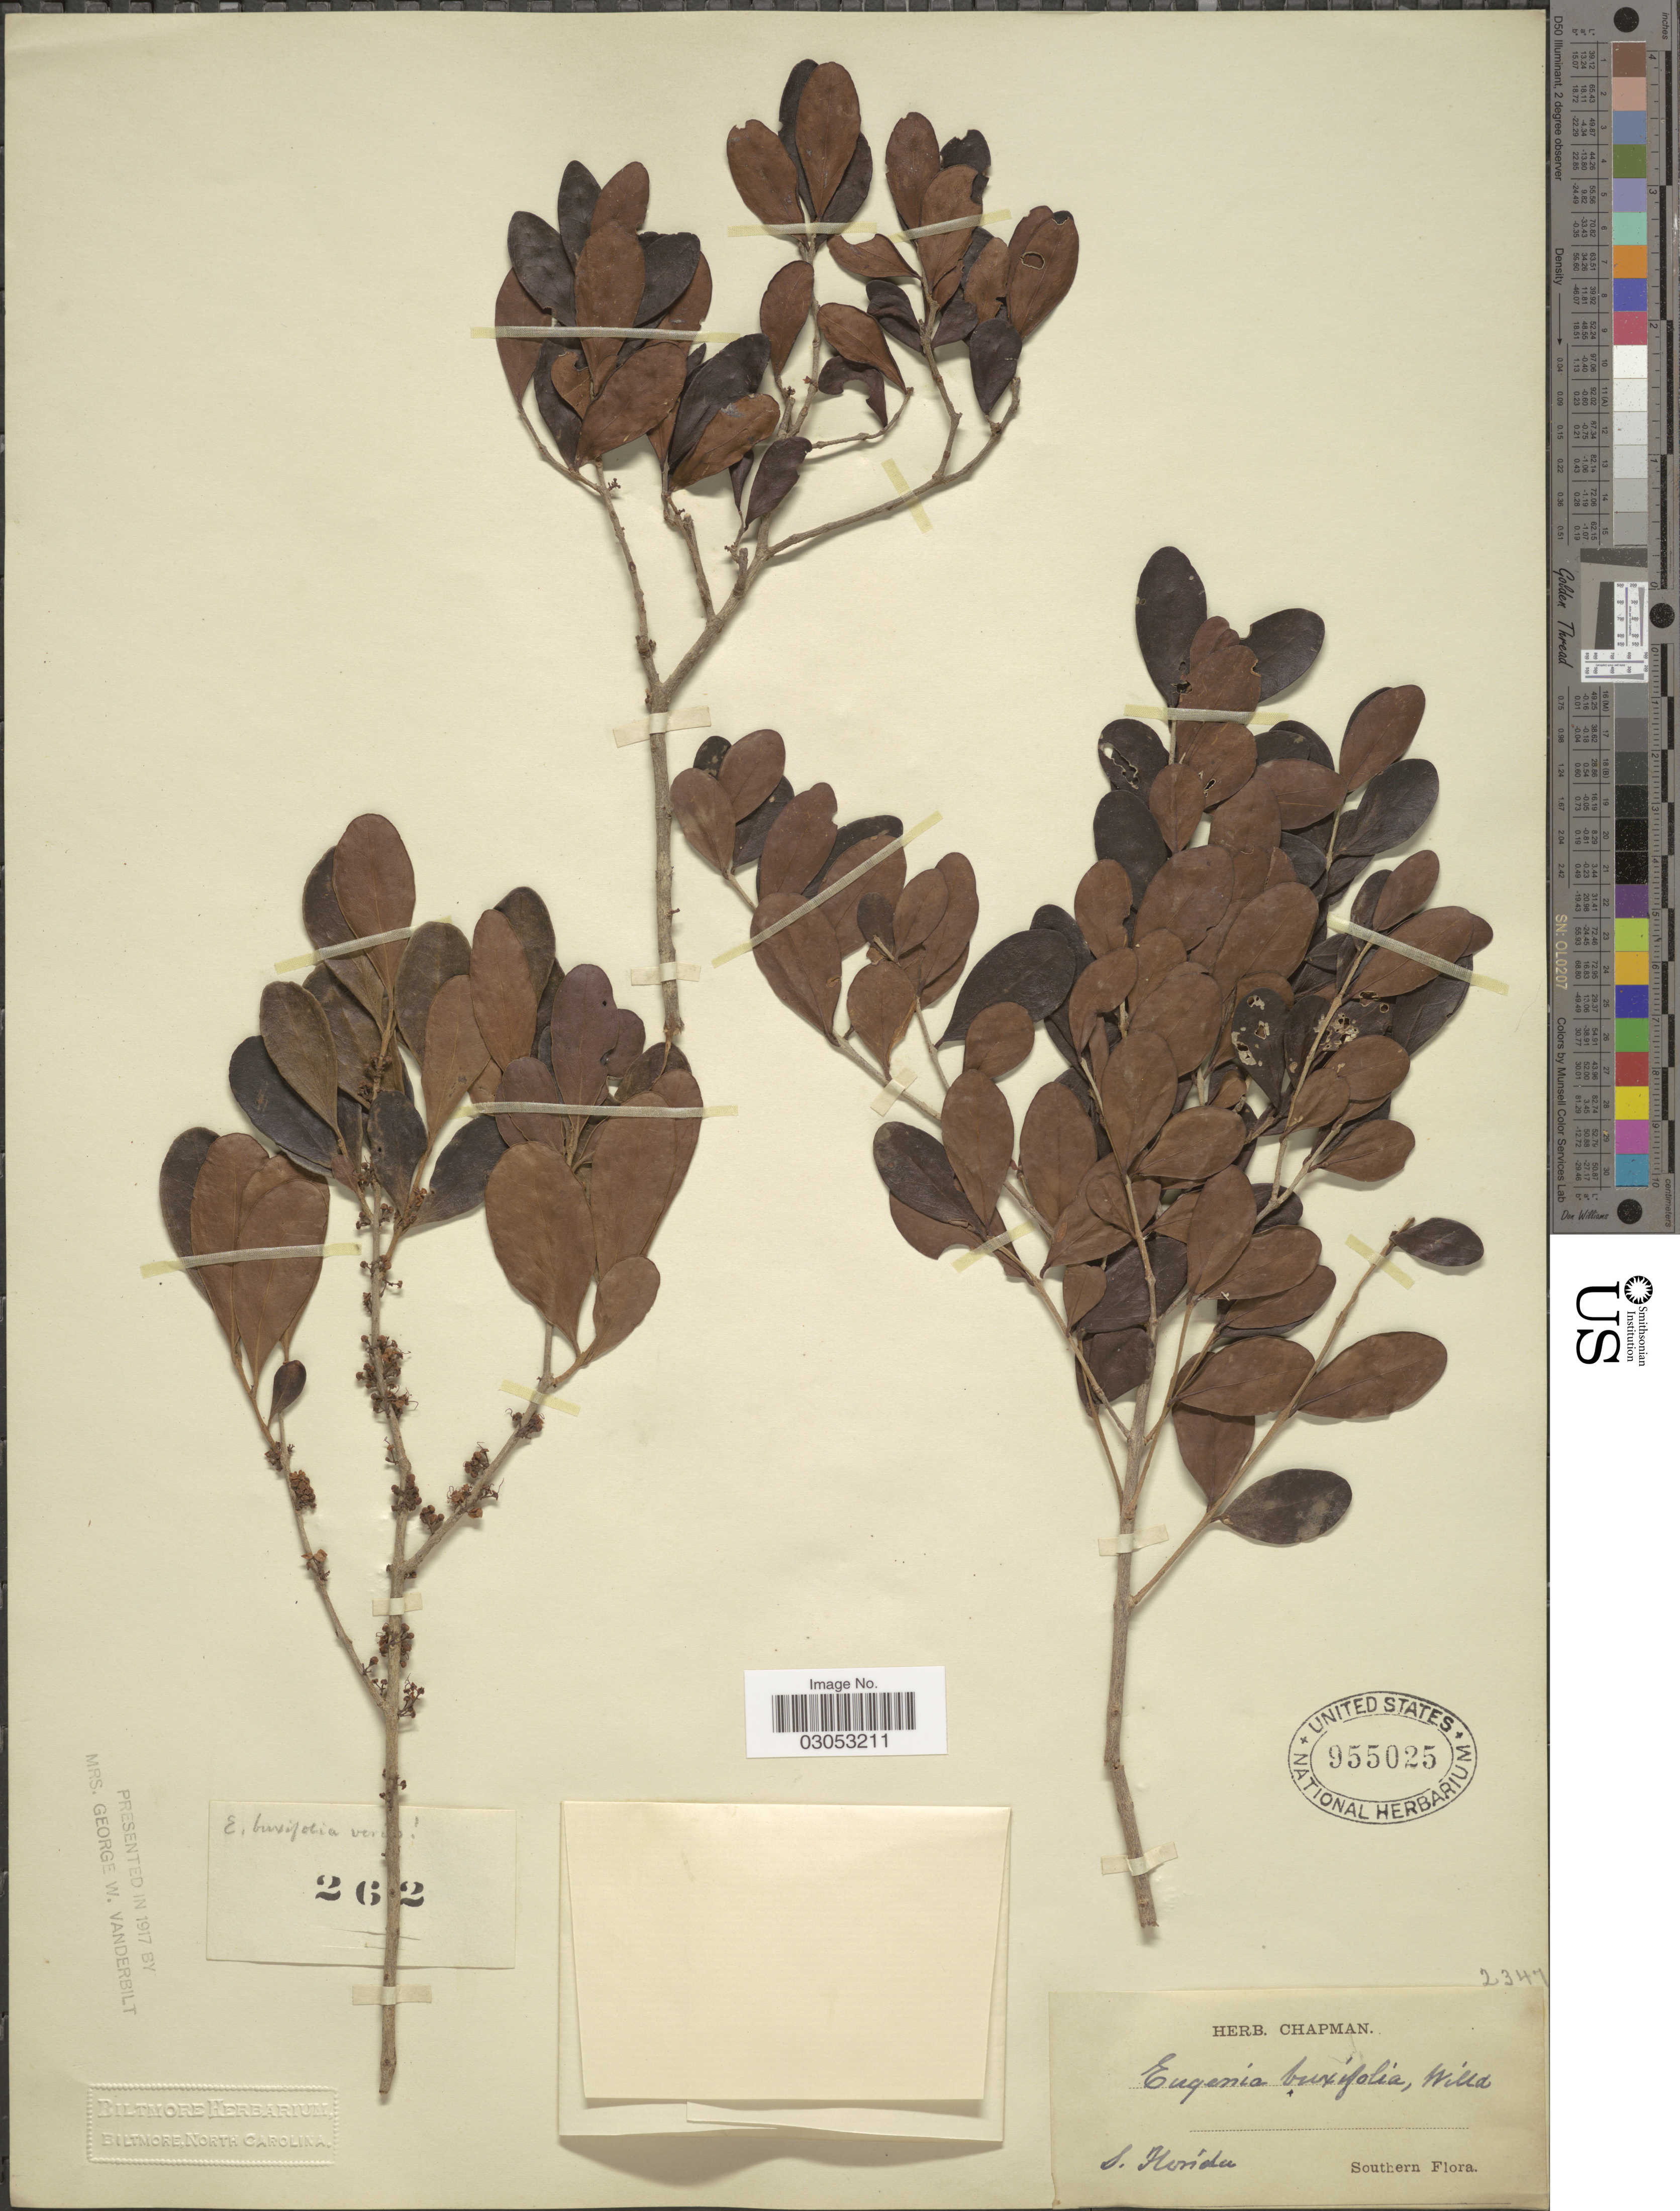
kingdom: Plantae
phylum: Tracheophyta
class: Magnoliopsida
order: Myrtales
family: Myrtaceae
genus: Eugenia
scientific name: Eugenia foetida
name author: Pers.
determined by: Strong, Mark T., (BOT), Smithsonian Institution - National Museum of Natural History (UNITED STATES)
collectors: ex herb. Chapman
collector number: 262?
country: United States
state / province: Florida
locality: S. Florida, Southern.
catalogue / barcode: US 955025